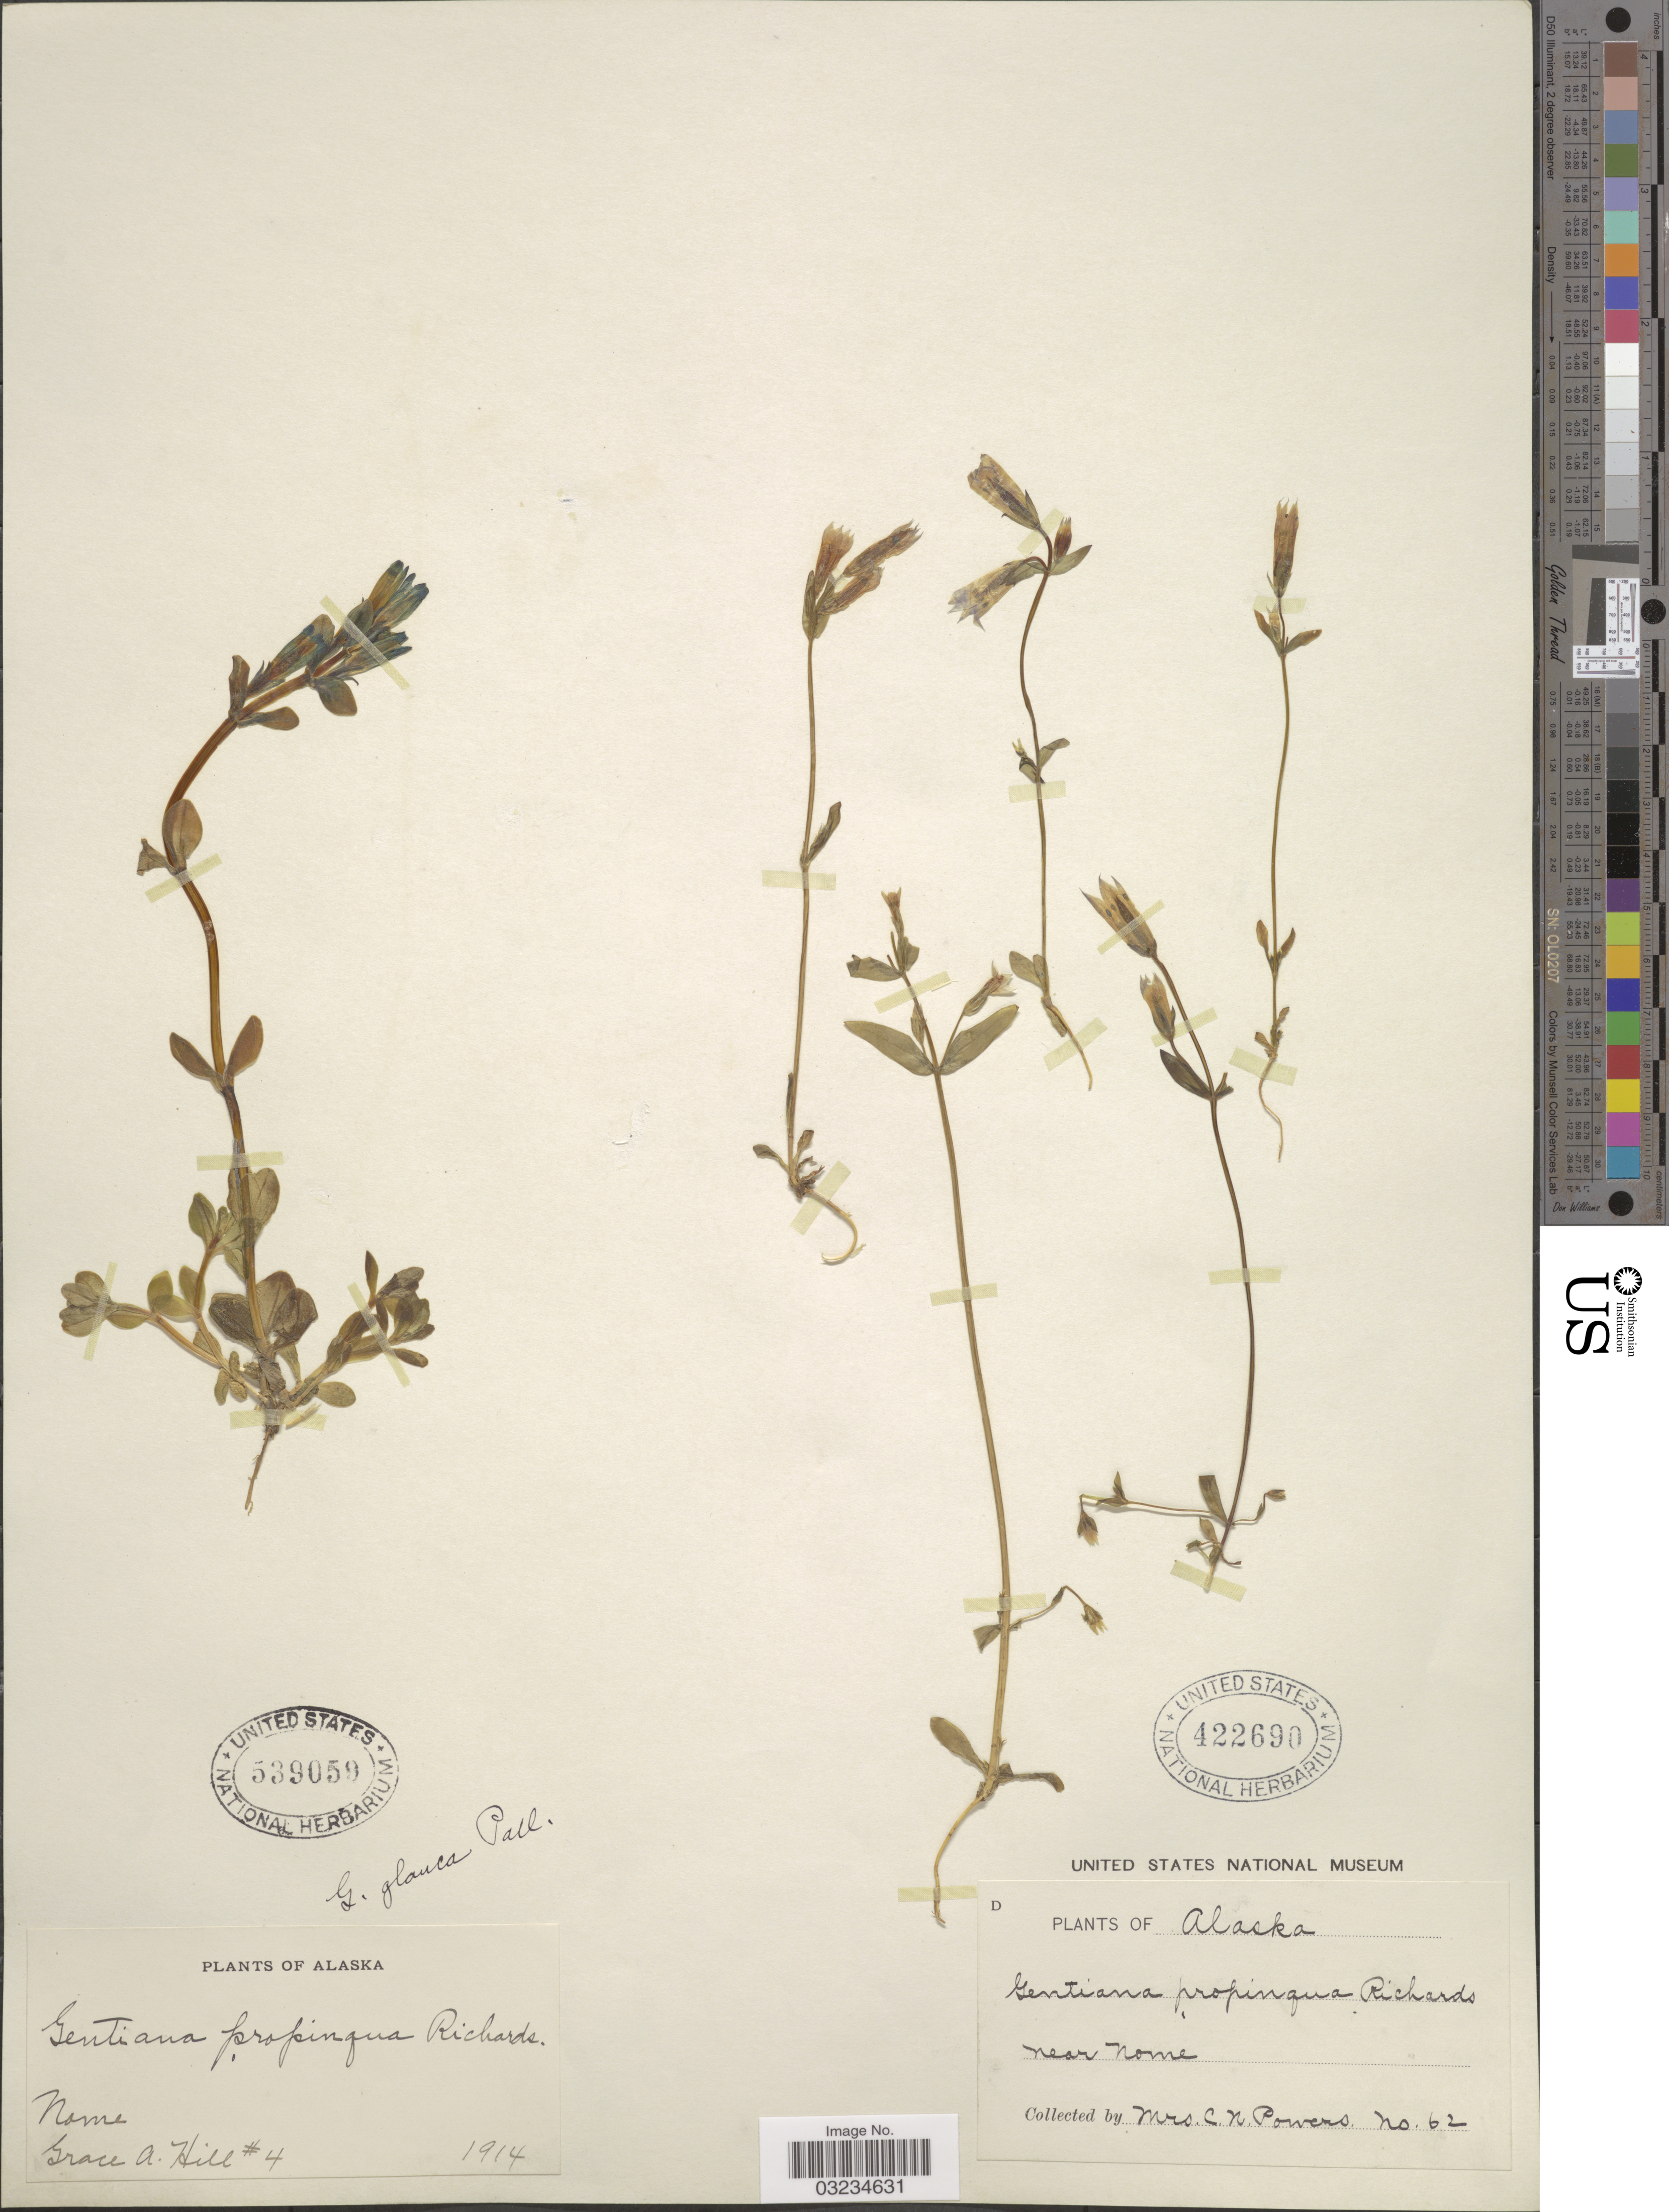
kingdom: Plantae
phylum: Tracheophyta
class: Magnoliopsida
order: Gentianales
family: Gentianaceae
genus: Gentiana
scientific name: Gentiana propinqua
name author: Richards.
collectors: G. A. Hill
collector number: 4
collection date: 1914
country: United States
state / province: Alaska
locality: Nome.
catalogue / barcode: US 539059-2